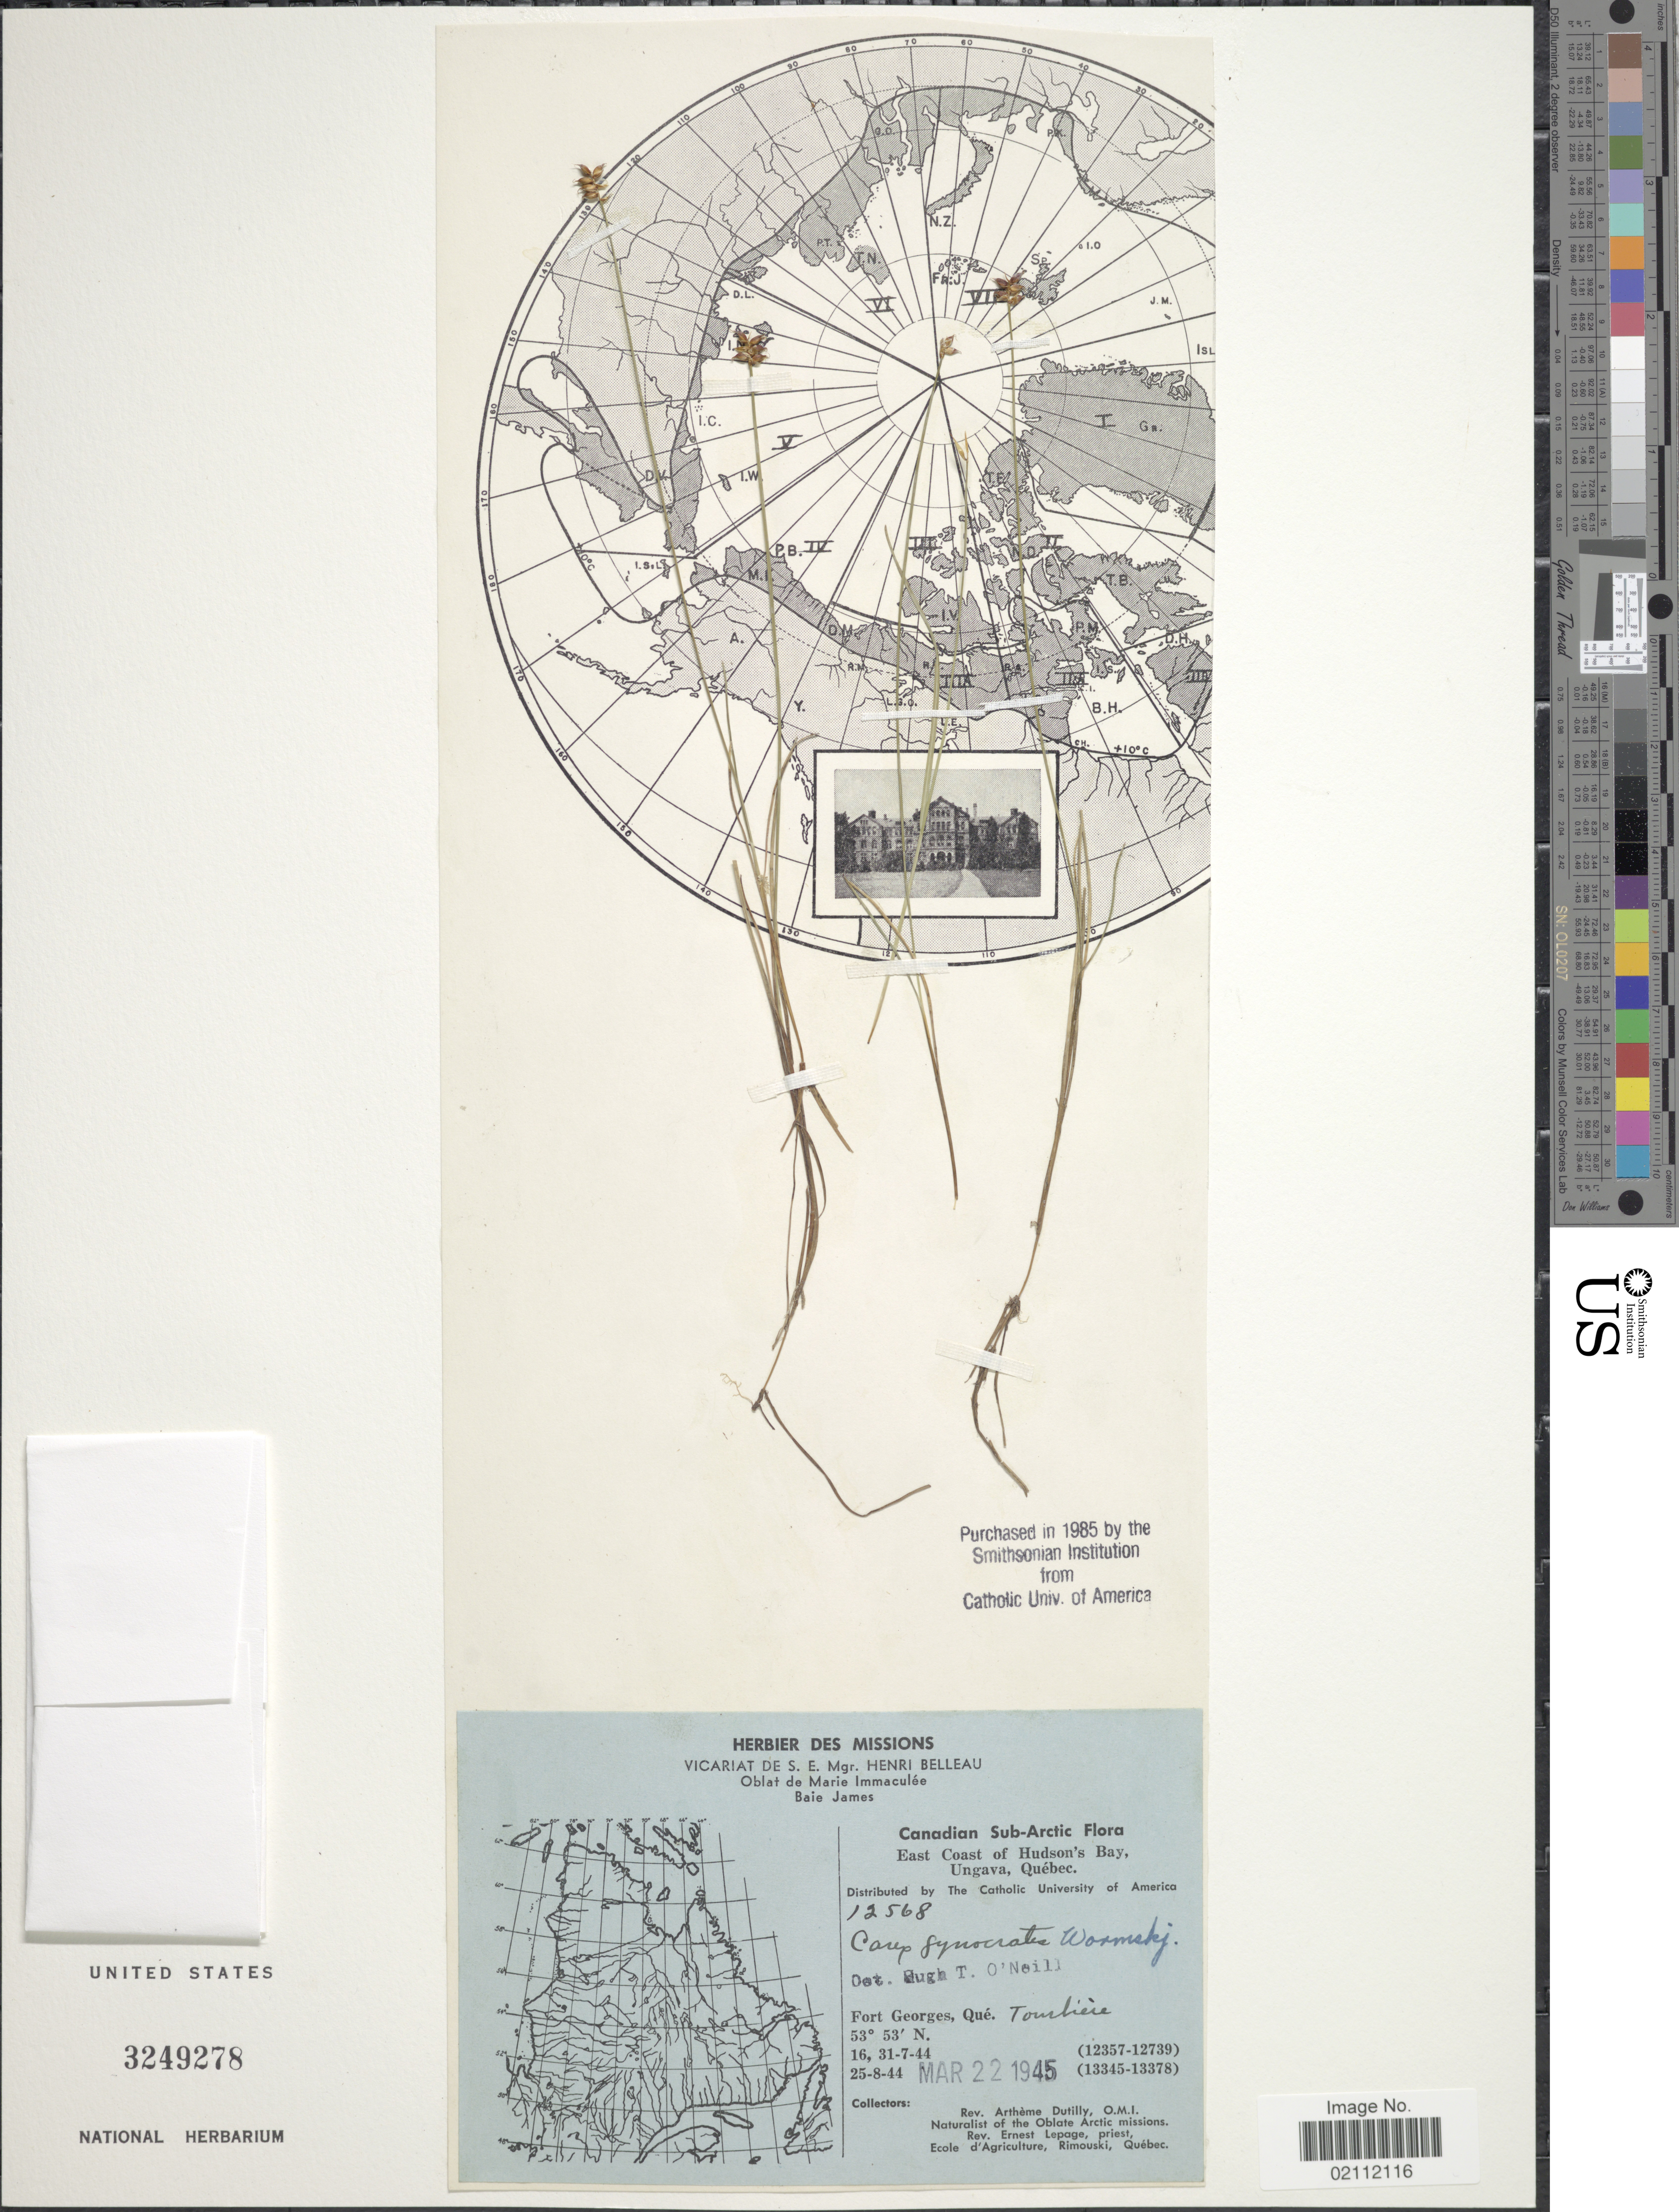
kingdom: Plantae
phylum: Tracheophyta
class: Liliopsida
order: Poales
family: Cyperaceae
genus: Carex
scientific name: Carex nardina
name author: (Hornem.) Fr.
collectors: A. Dutilly & E. Lepage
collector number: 12568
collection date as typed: Transcribed d/m/y: 16/7/44 to 28/8/44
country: Canada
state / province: Quebec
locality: Canadian Sub-Arctic. East Coast of Hudson's Bay, Ungava. Fort Georges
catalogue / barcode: US 3249278